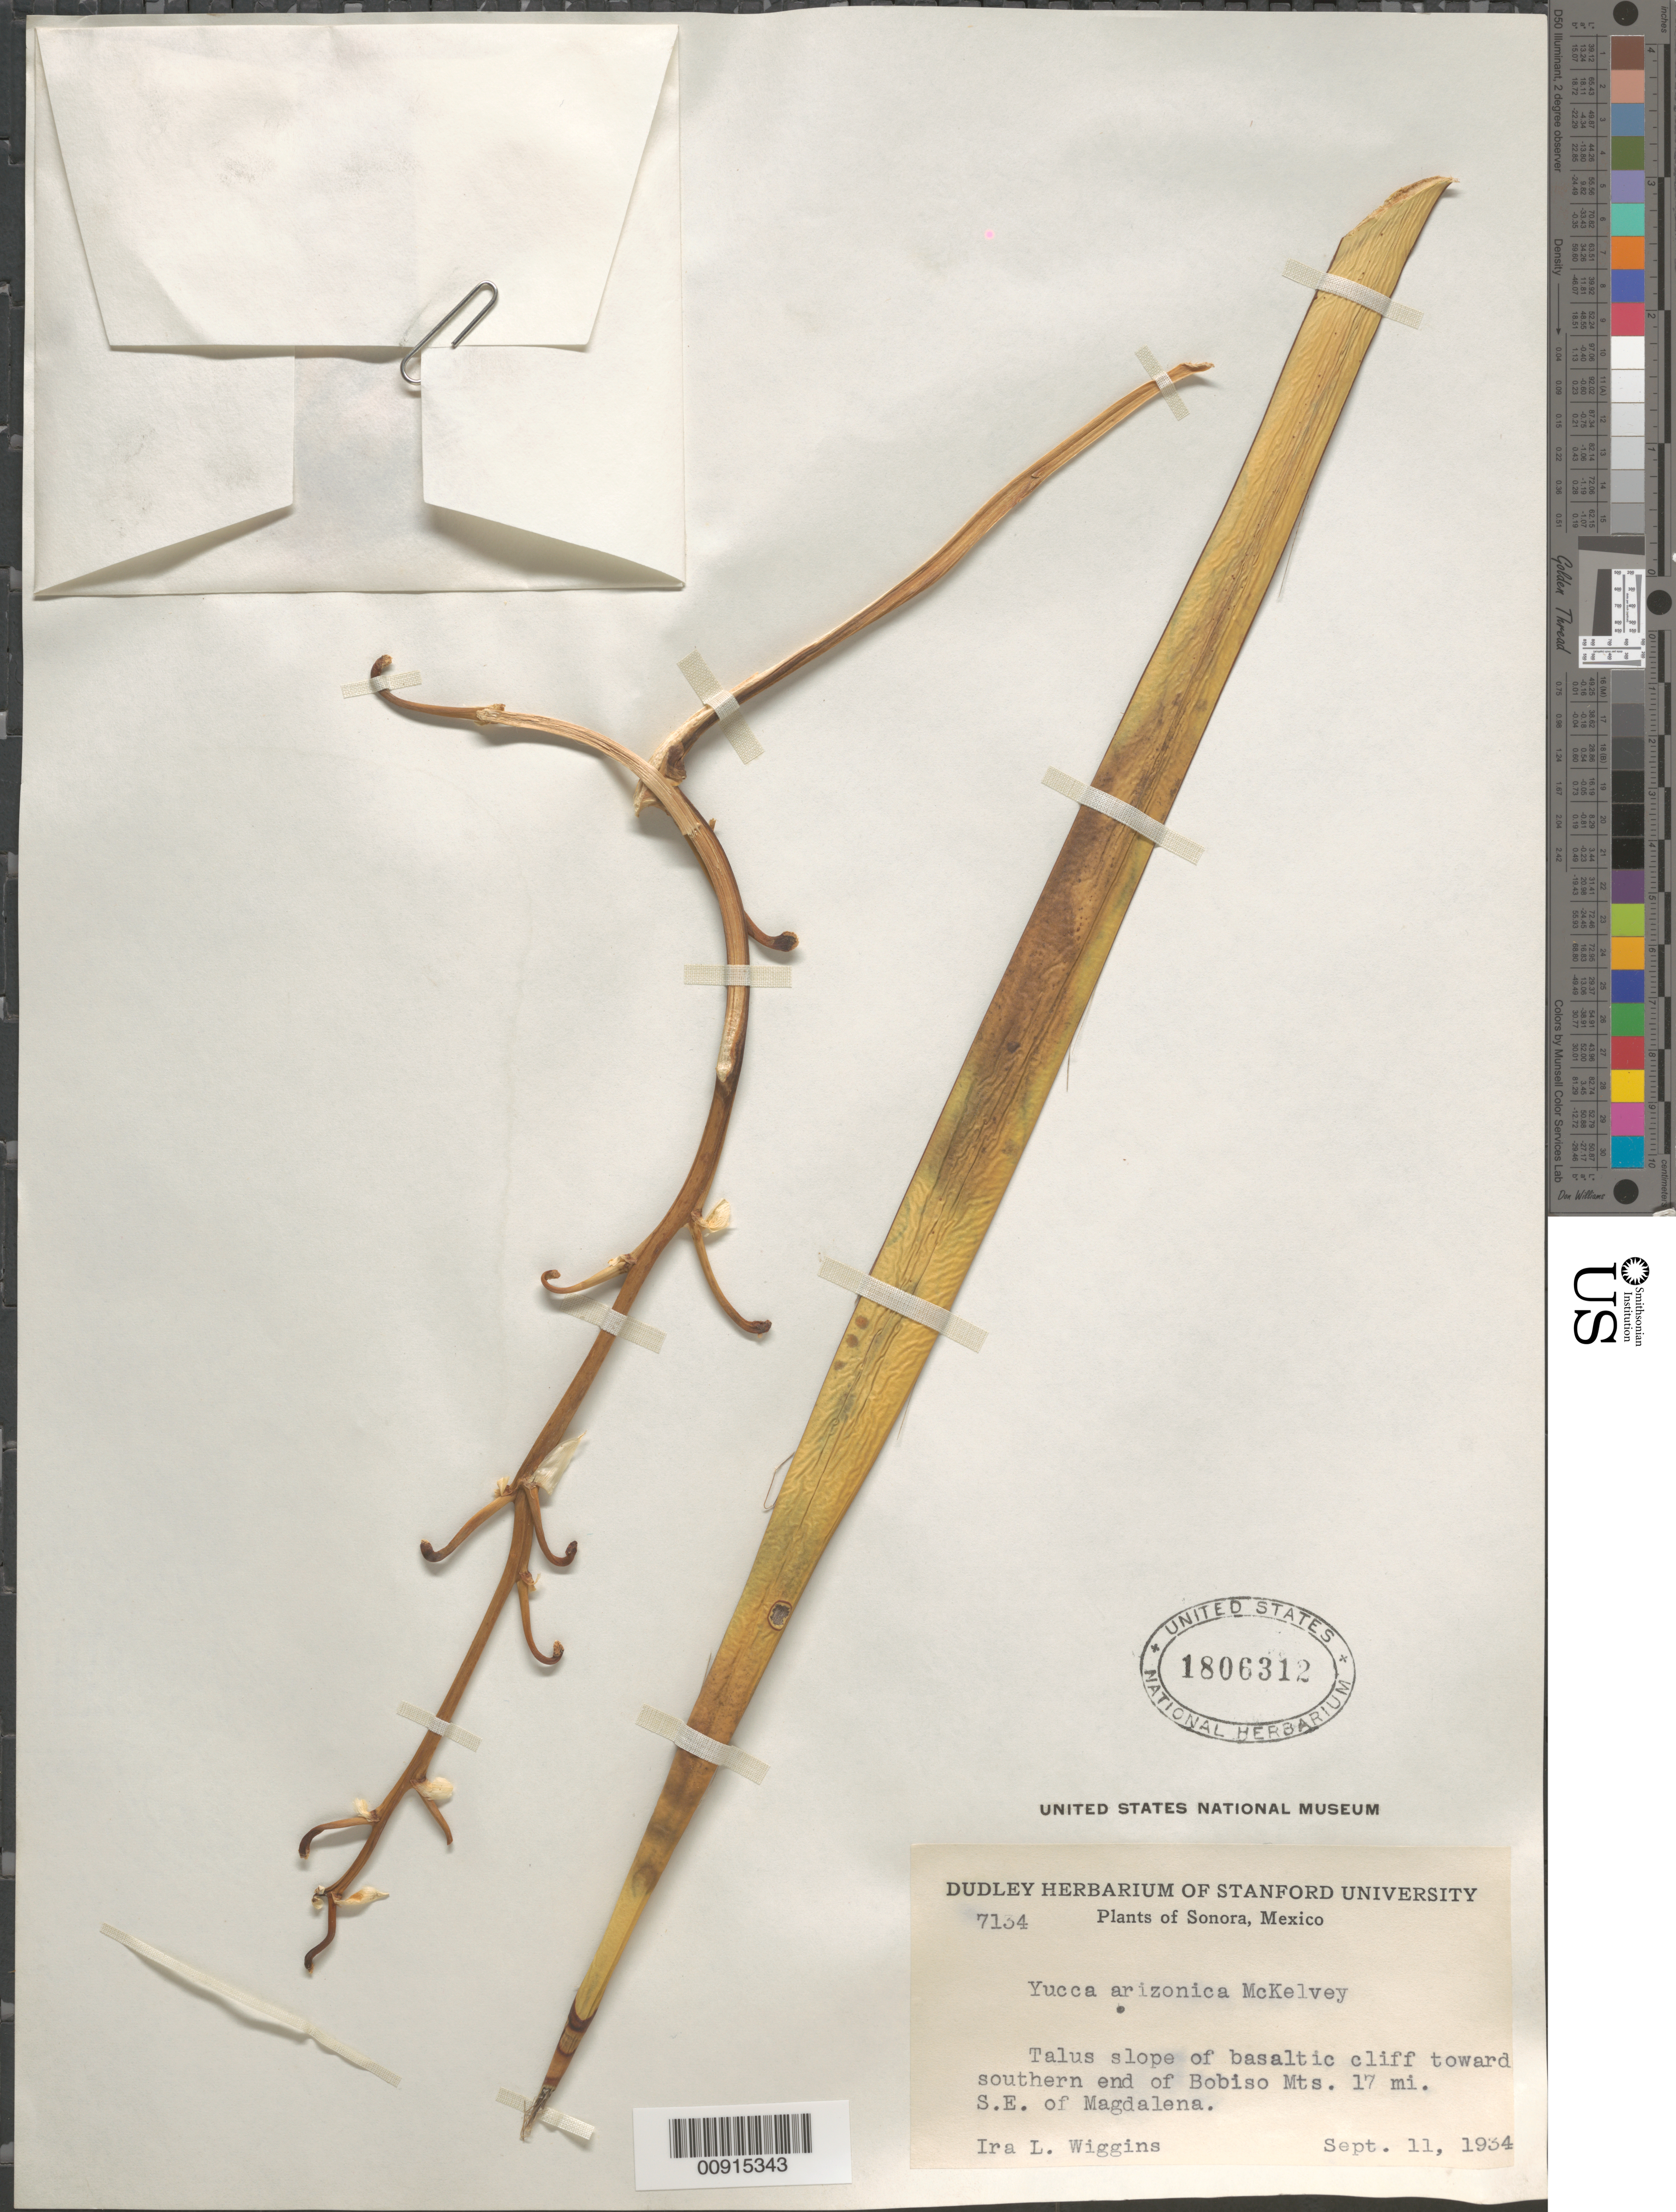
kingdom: Plantae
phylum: Tracheophyta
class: Liliopsida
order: Asparagales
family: Asparagaceae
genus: Yucca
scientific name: Yucca arizonica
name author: McKelvey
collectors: I. L. Wiggins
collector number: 7134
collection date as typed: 11 Sep 1934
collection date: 1934-09-11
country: Mexico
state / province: Sonora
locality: Cliff toward southern end of Bobiso Mts. 17 mi. SE of Magdalena, Sonora.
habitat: Talus slope of basaltic cliff.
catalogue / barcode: US 1806312